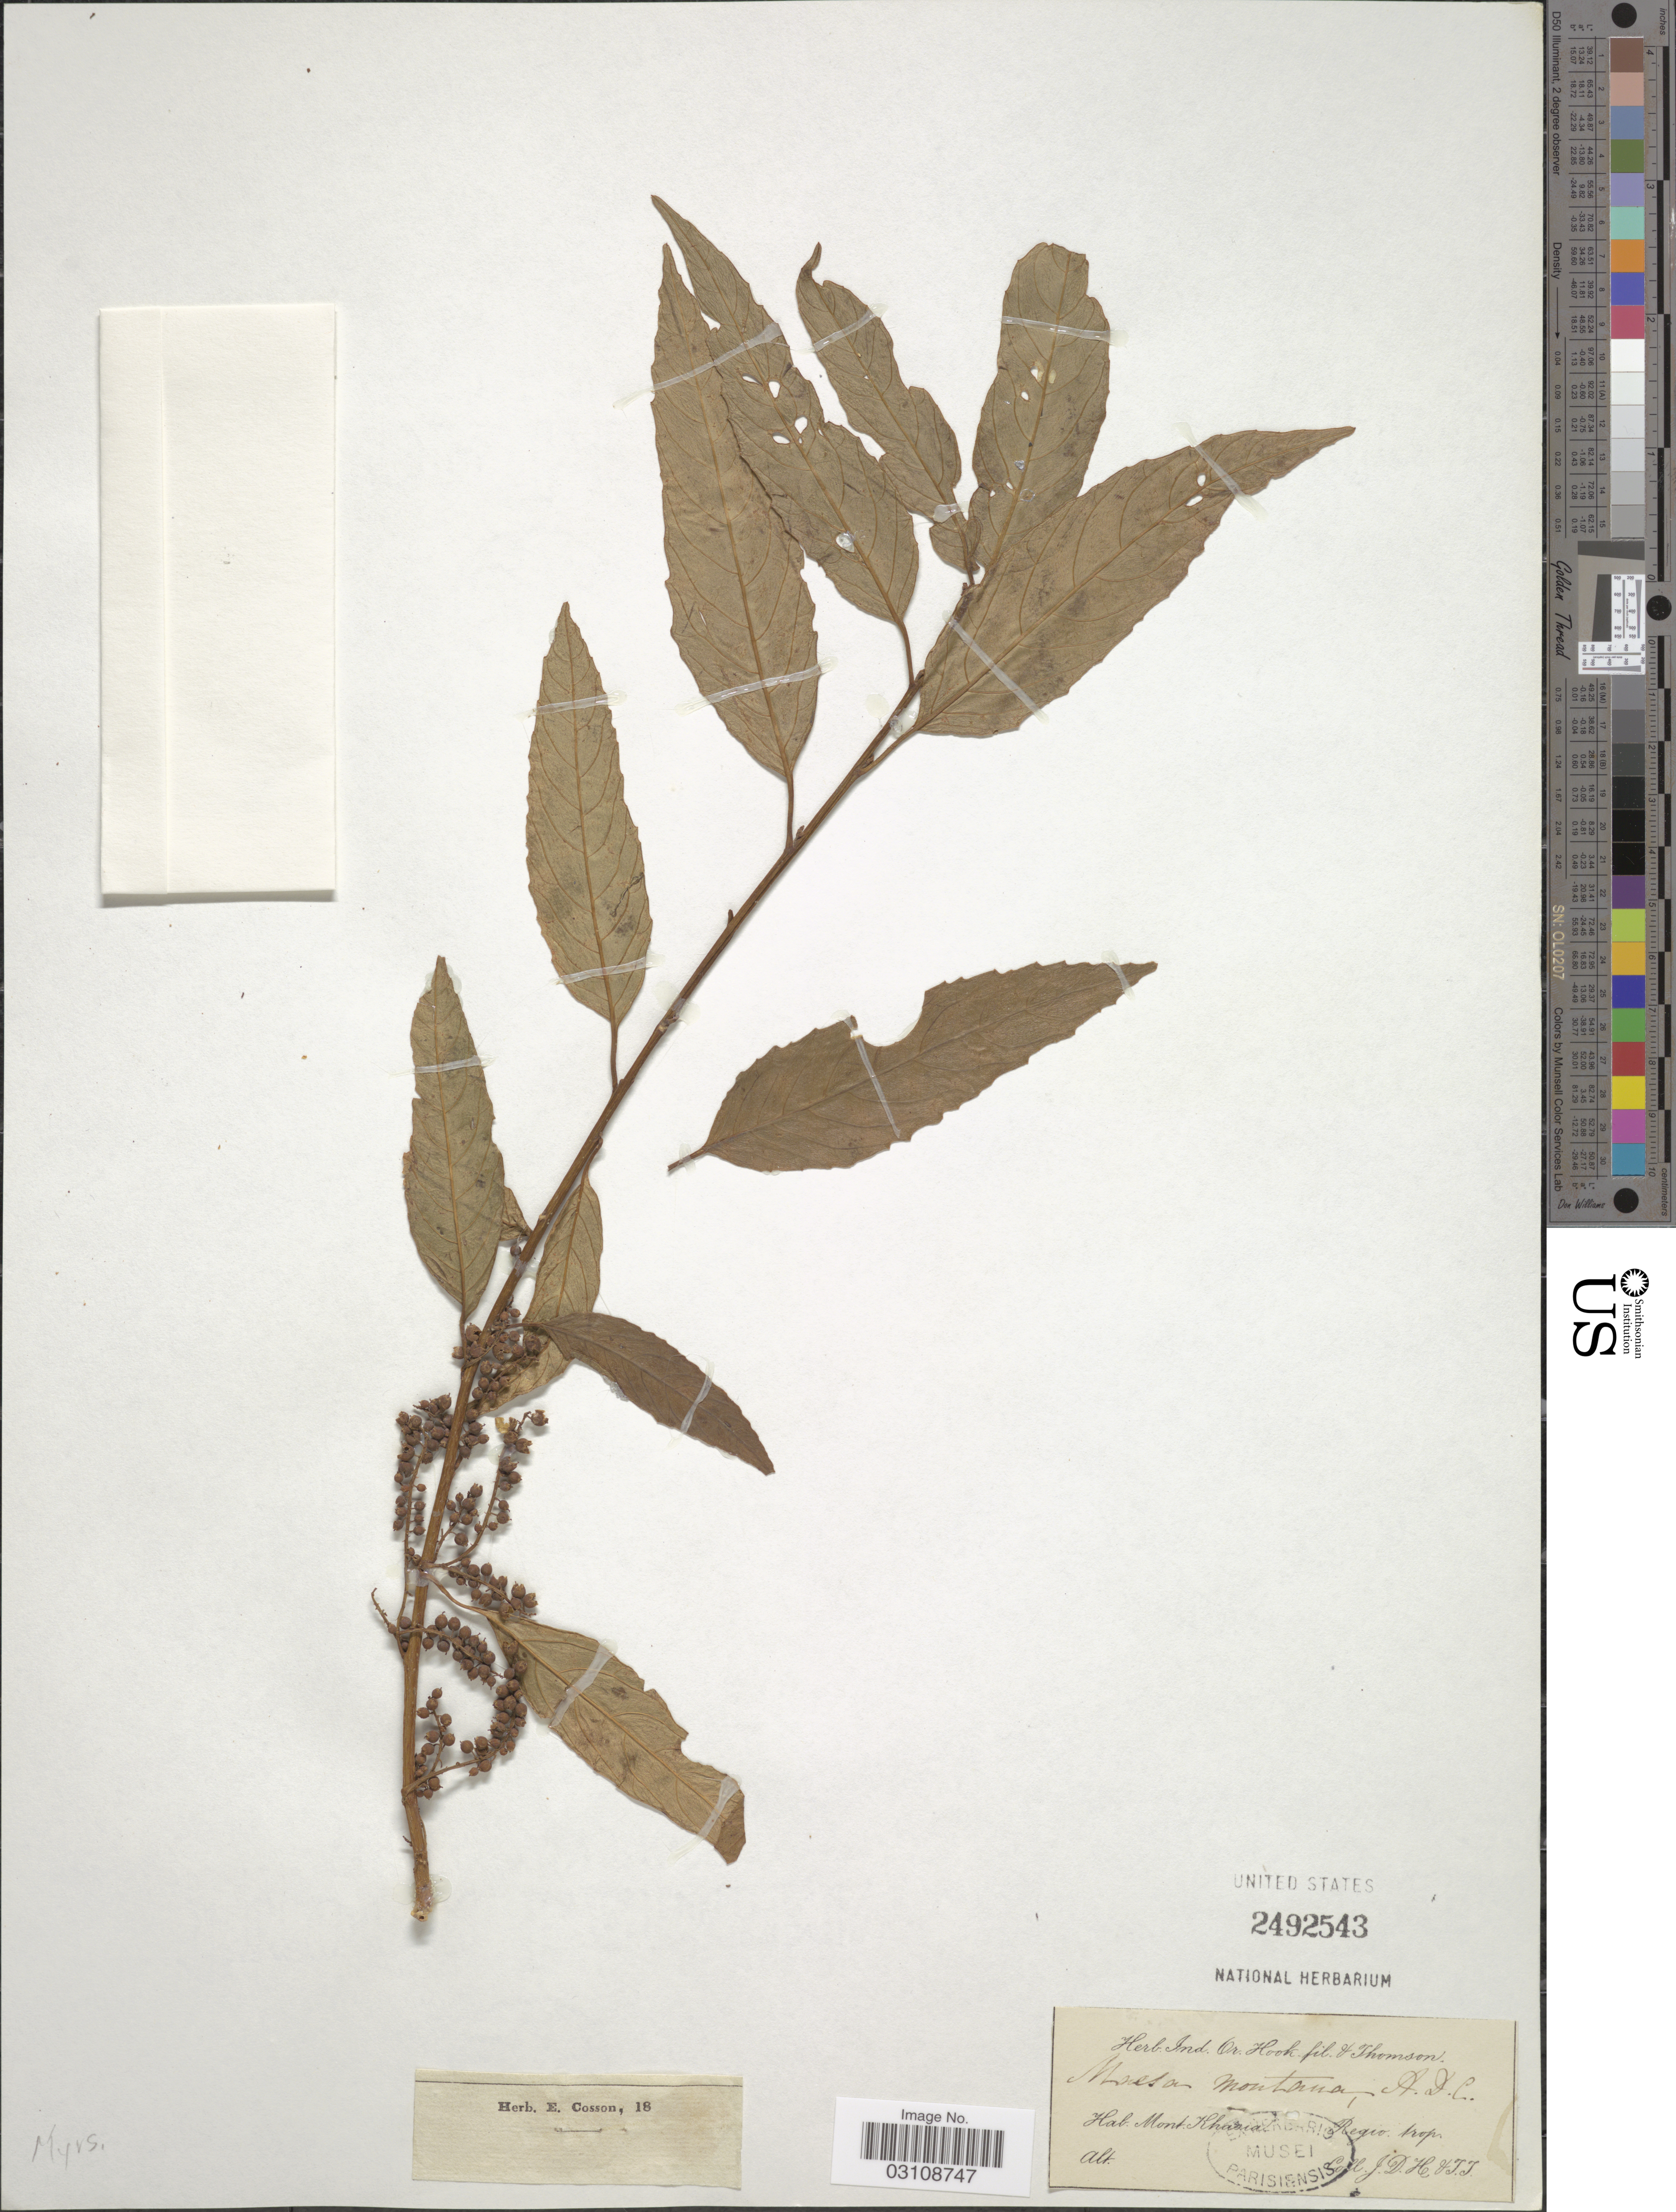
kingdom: Plantae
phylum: Tracheophyta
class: Magnoliopsida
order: Ericales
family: Primulaceae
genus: Maesa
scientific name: Maesa montana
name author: A. DC.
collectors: J. D. Hooker & T. Thomson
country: India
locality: Mont. Khasia, Regio. trop.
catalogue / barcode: US 2492543